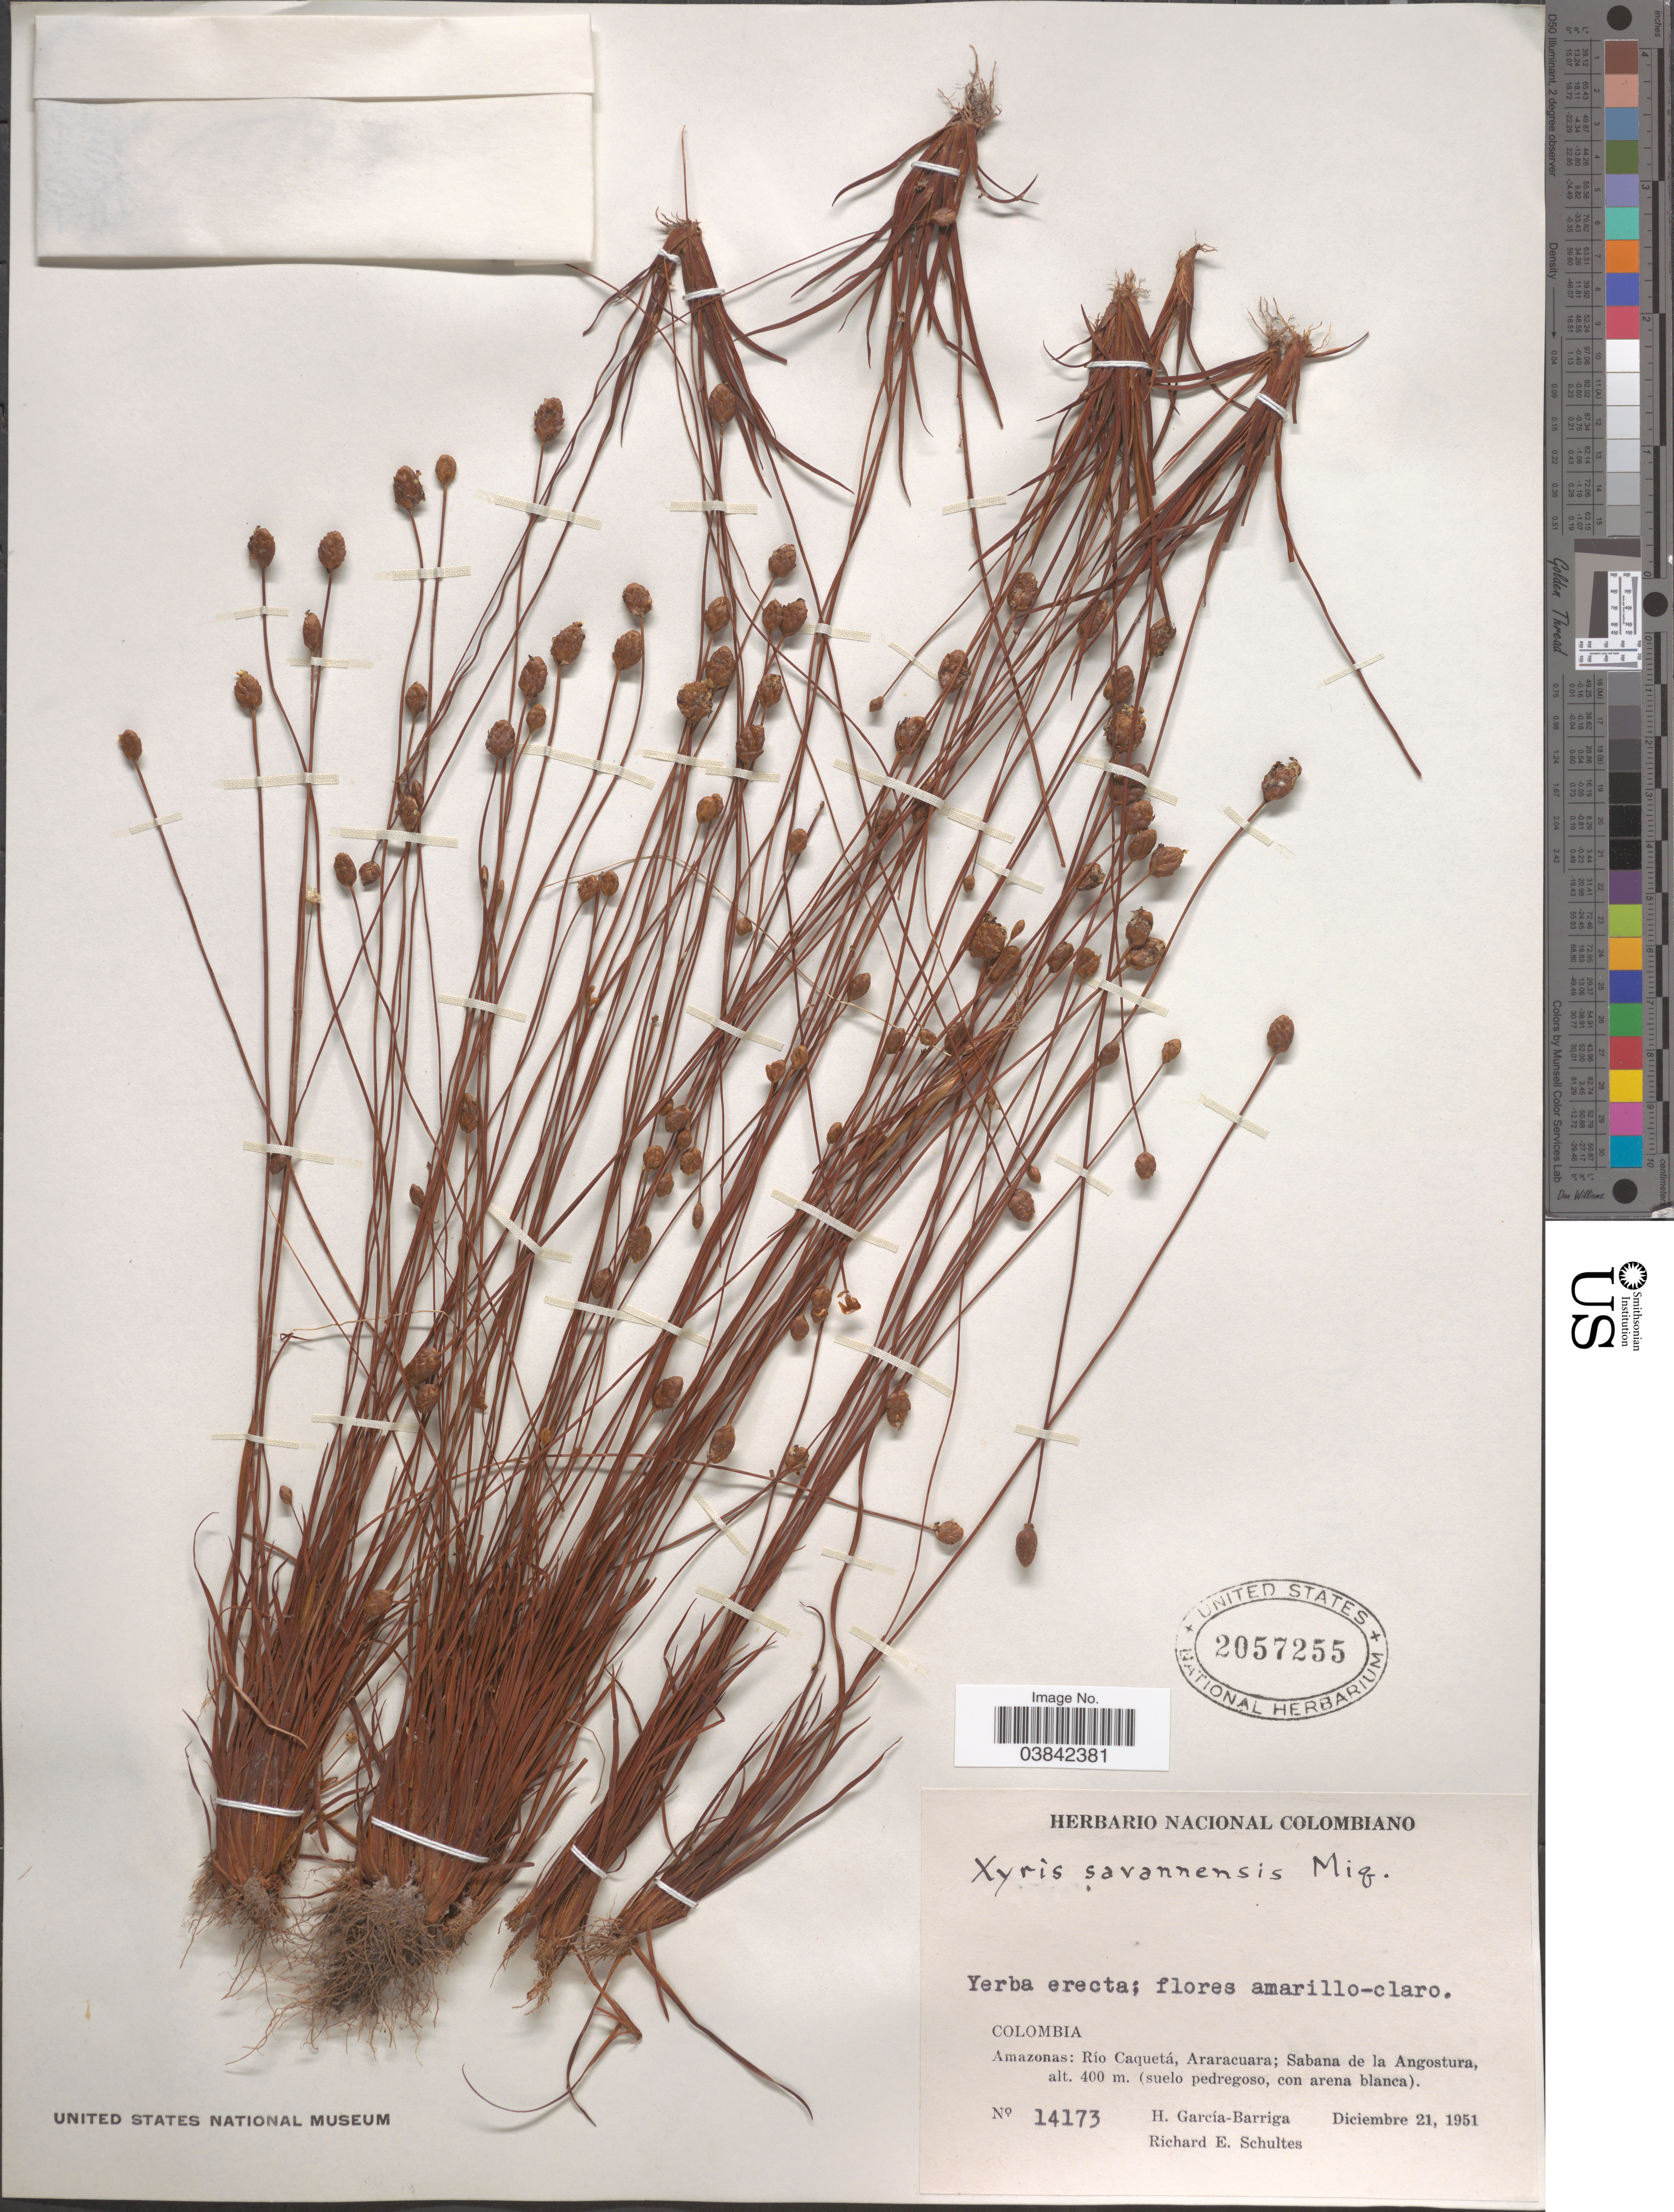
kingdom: Plantae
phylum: Tracheophyta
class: Liliopsida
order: Poales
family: Xyridaceae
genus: Xyris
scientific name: Xyris savanensis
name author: Miq.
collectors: H. García Barriga & R. E. Schultes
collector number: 14173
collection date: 1951-12-21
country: Colombia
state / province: Amazônas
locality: Río Caquetá, Araracuara; Sabana de la Angostura.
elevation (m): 400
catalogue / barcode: US 2057255